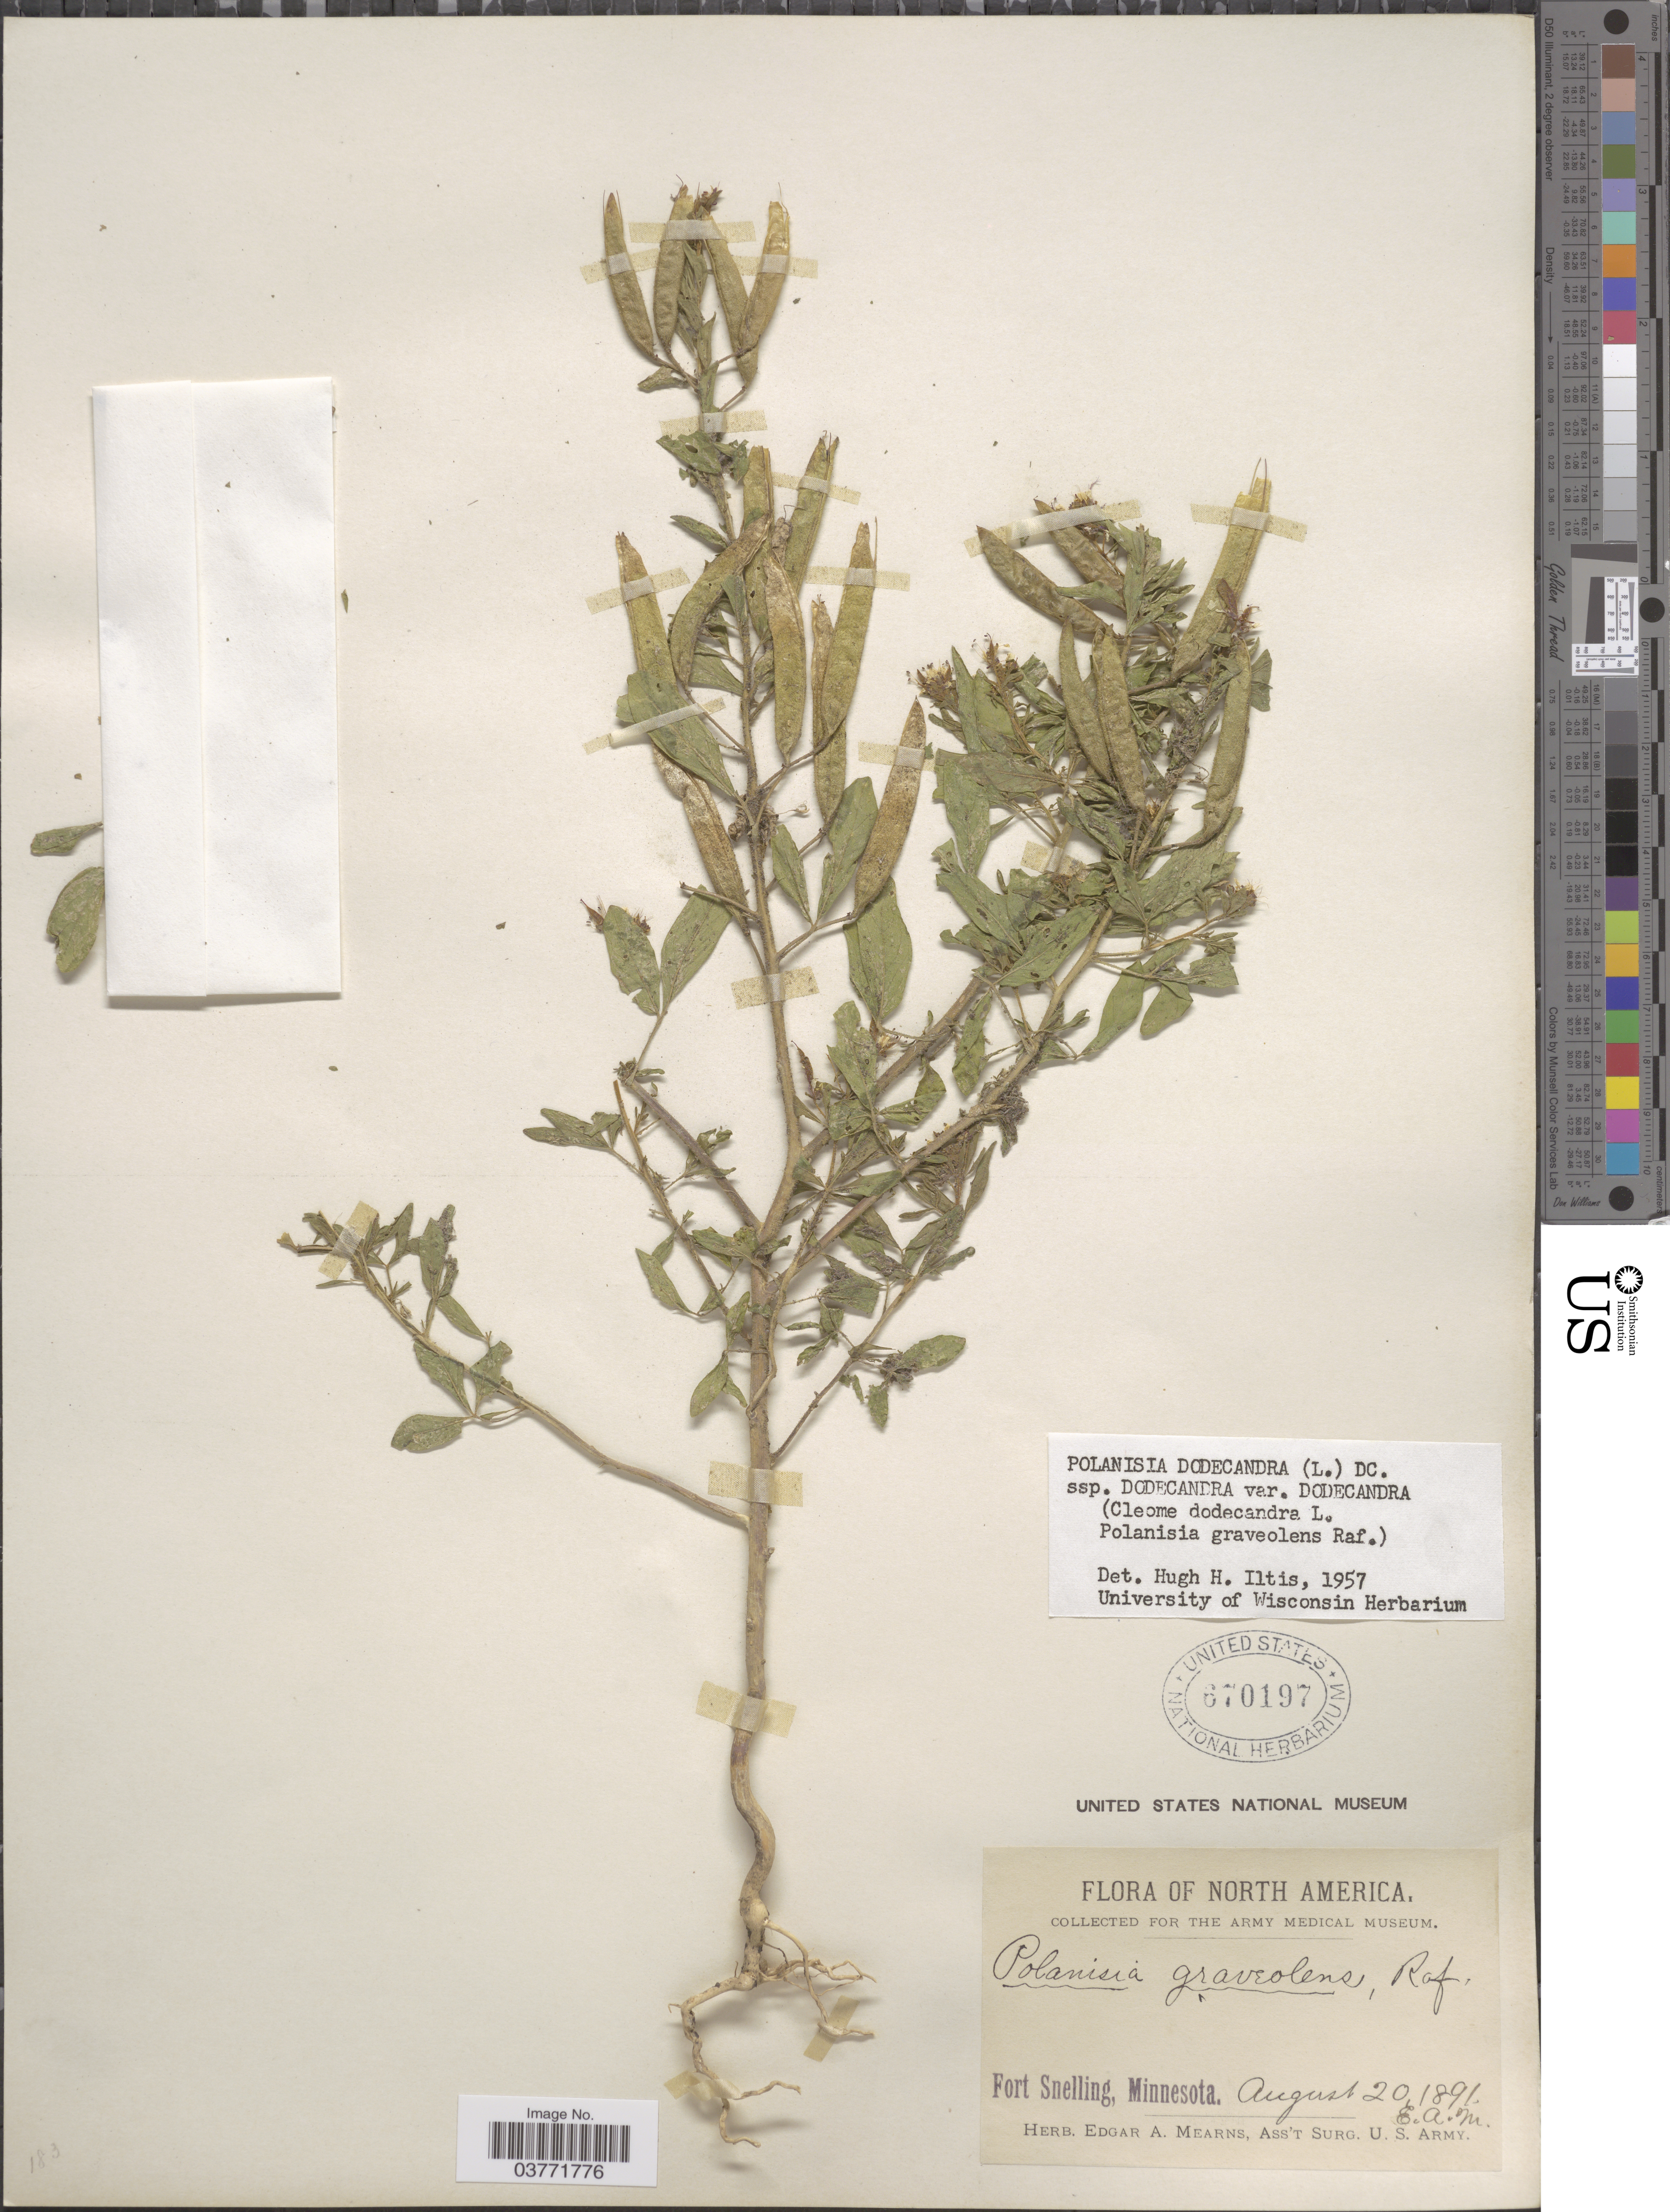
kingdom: Plantae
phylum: Tracheophyta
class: Magnoliopsida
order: Brassicales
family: Cleomaceae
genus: Polanisia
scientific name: Polanisia dodecandra subsp. dodecandra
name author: (L.) DC.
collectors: E. A. Mearns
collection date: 1891-08-20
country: United States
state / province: Minnesota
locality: Fort Snelling.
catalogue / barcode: US 670197